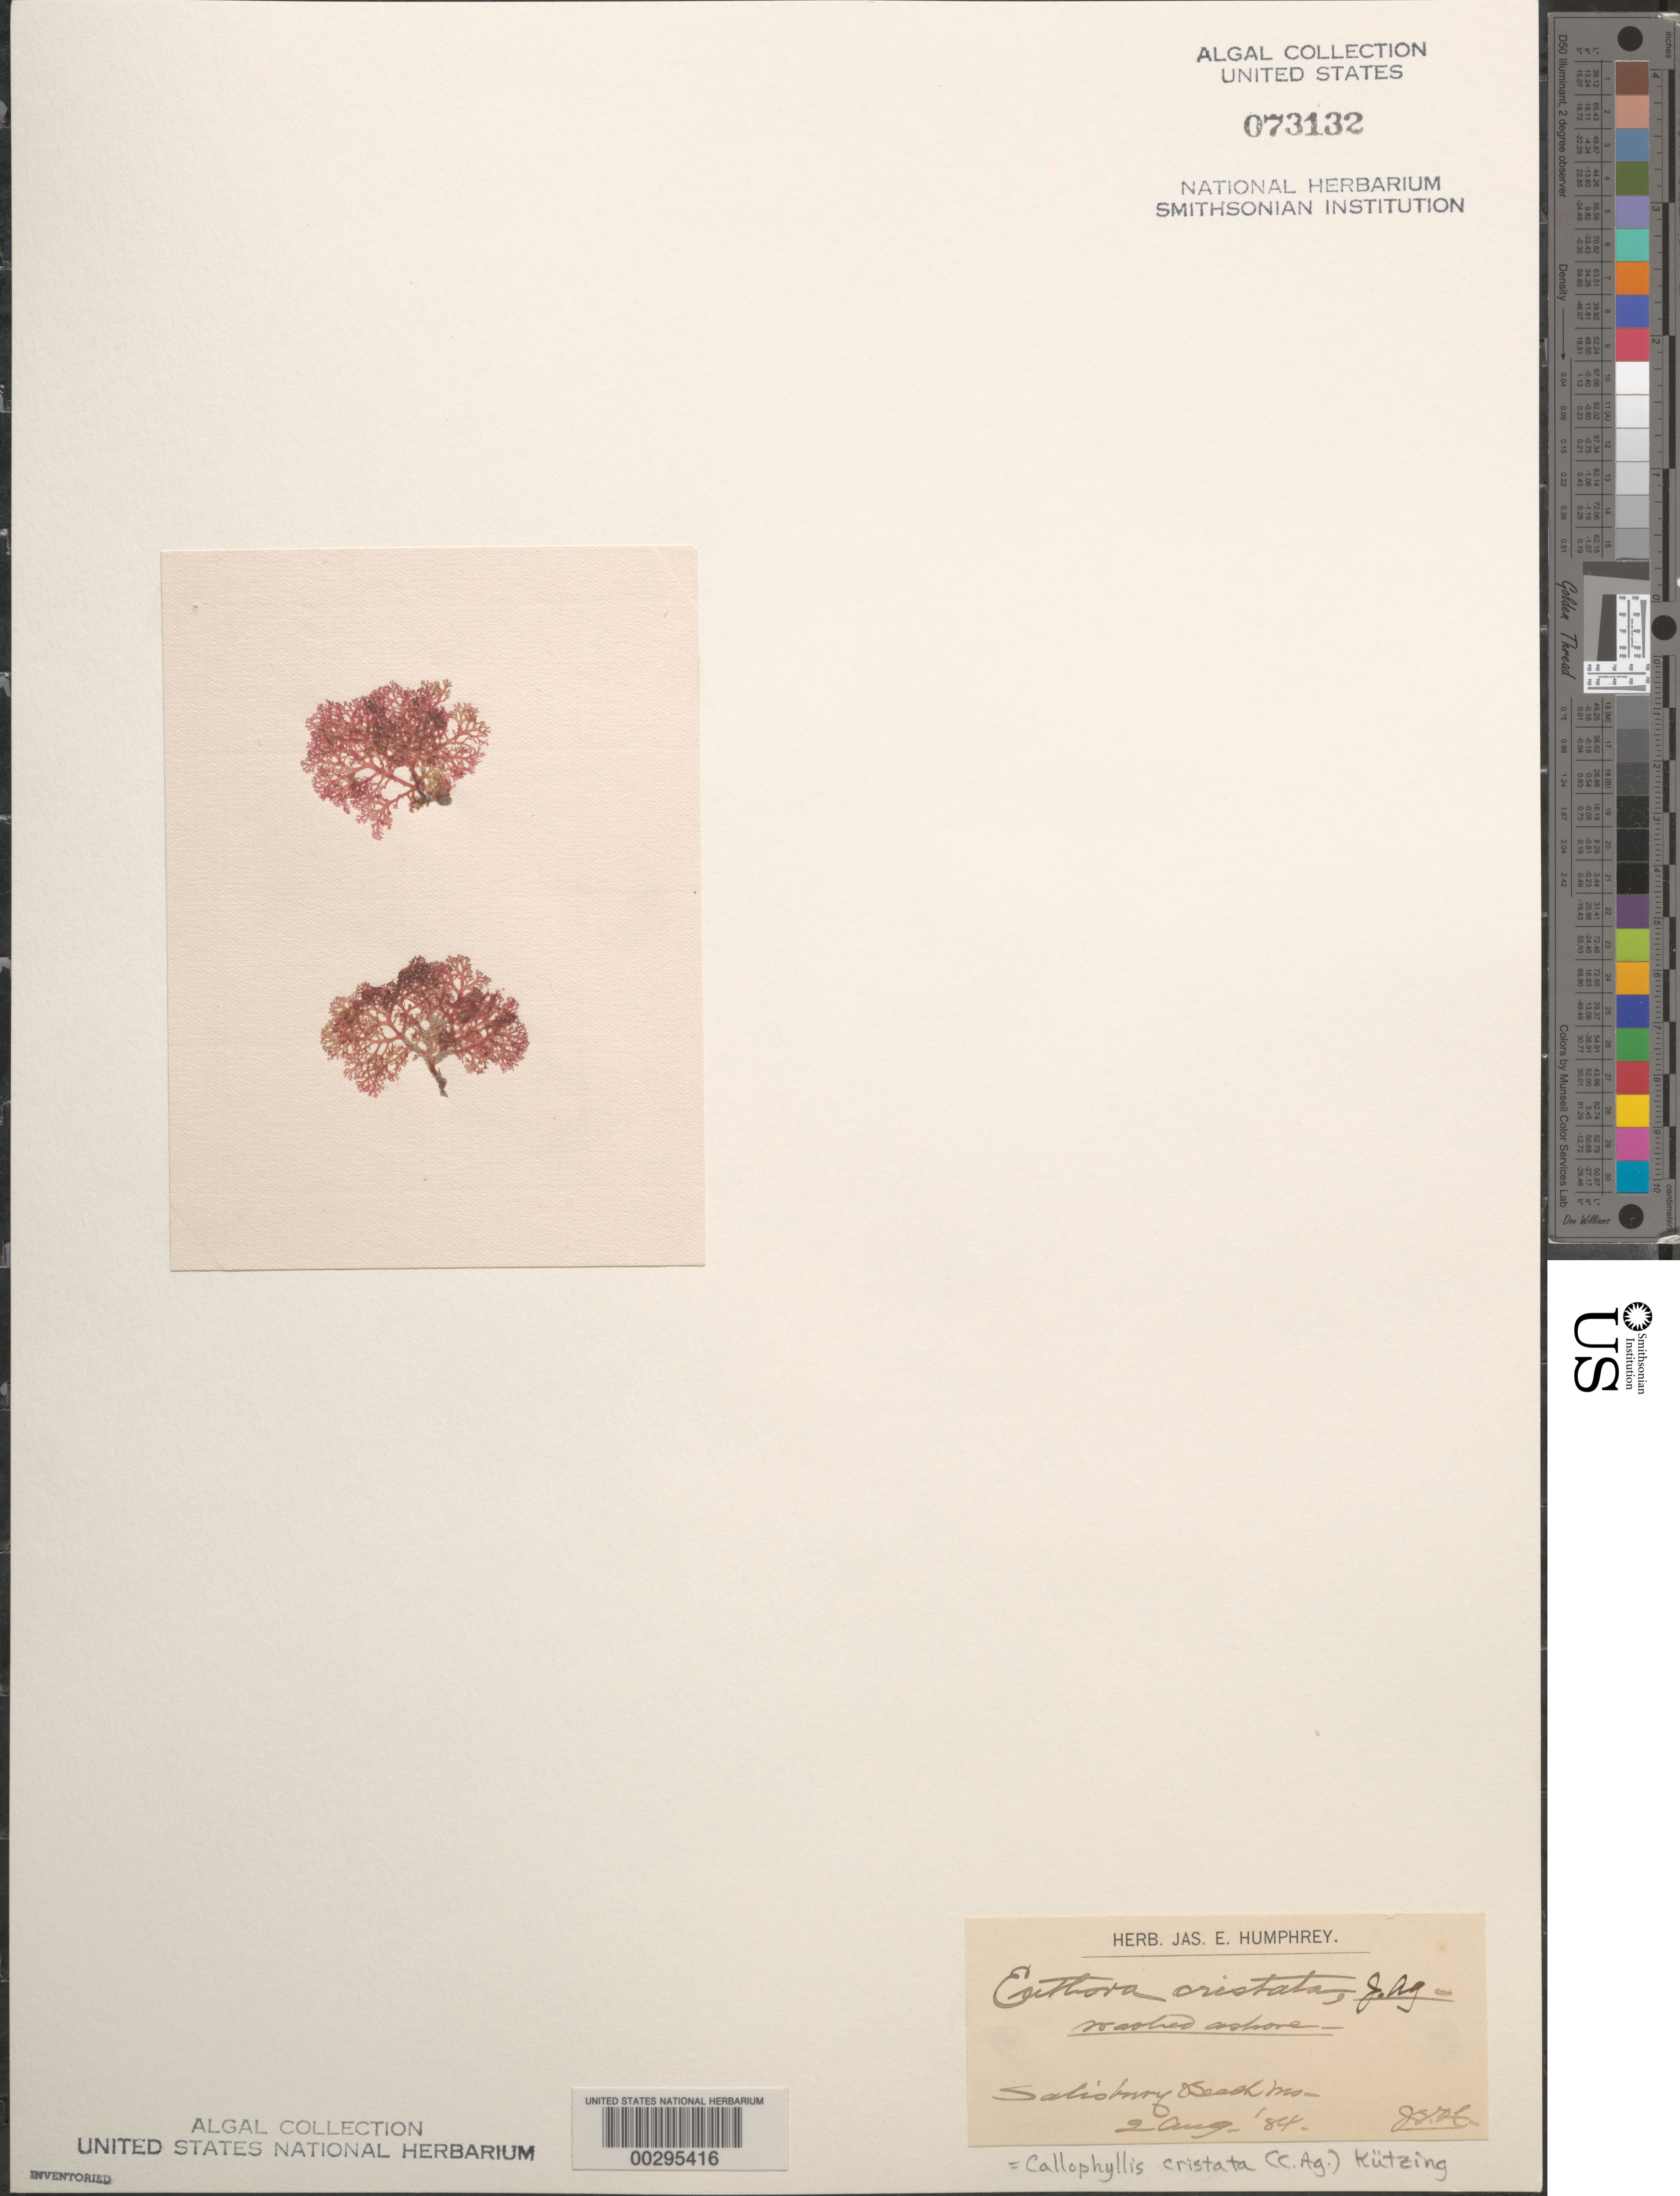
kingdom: Plantae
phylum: Rhodophyta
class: Florideophyceae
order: Gigartinales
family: Kallymeniaceae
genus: Euthora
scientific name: Euthora cristata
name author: (C. Agardh) J. Agardh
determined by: Algae name updating Project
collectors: J. Humphrey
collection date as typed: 02 Aug 1884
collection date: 1884-08-02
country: United States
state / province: Massachusetts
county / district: Essex County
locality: Salisbury Beach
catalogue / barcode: US 73132